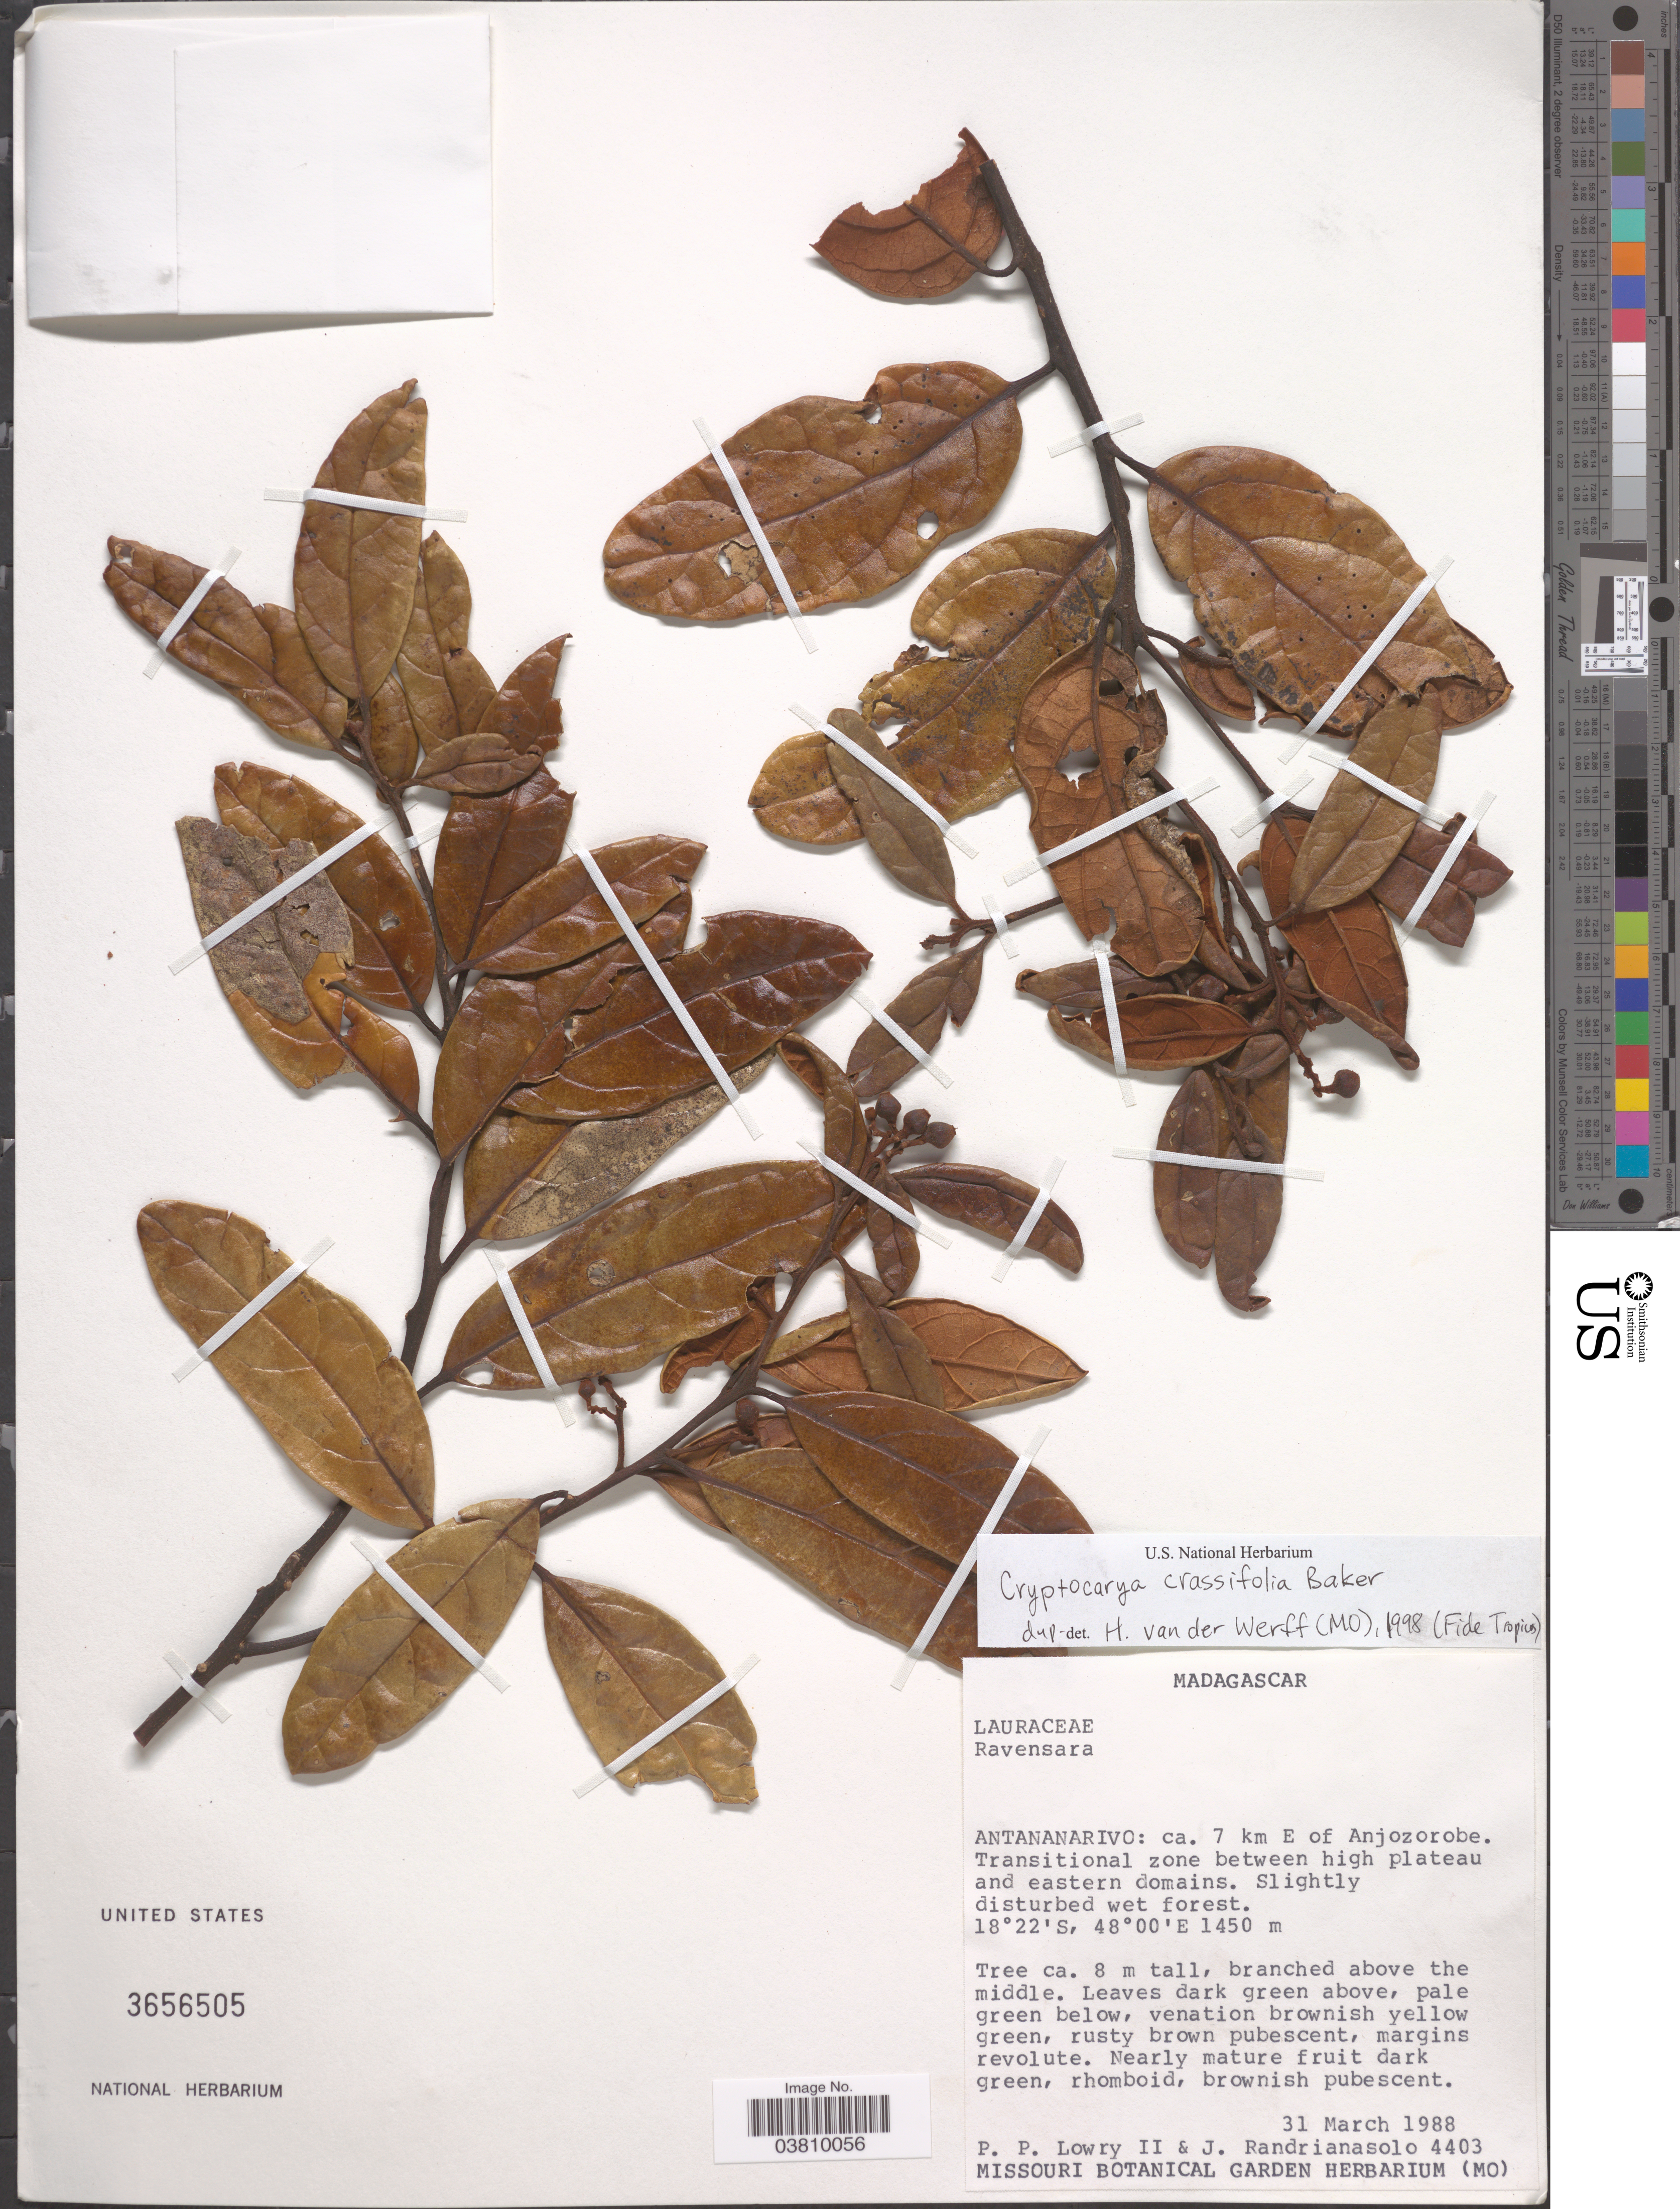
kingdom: Plantae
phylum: Tracheophyta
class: Magnoliopsida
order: Laurales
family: Lauraceae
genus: Cryptocarya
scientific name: Cryptocarya crassifolia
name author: Baker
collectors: P. P. Lowry & J. Randrianasolo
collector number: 4403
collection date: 1988-03-31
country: Madagascar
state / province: Analamanga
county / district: Anjozorobe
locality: Ca. 7 km E of Anjozorobe. Transitional zone between high plateau and eastern domains.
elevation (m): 1450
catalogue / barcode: US 3656505